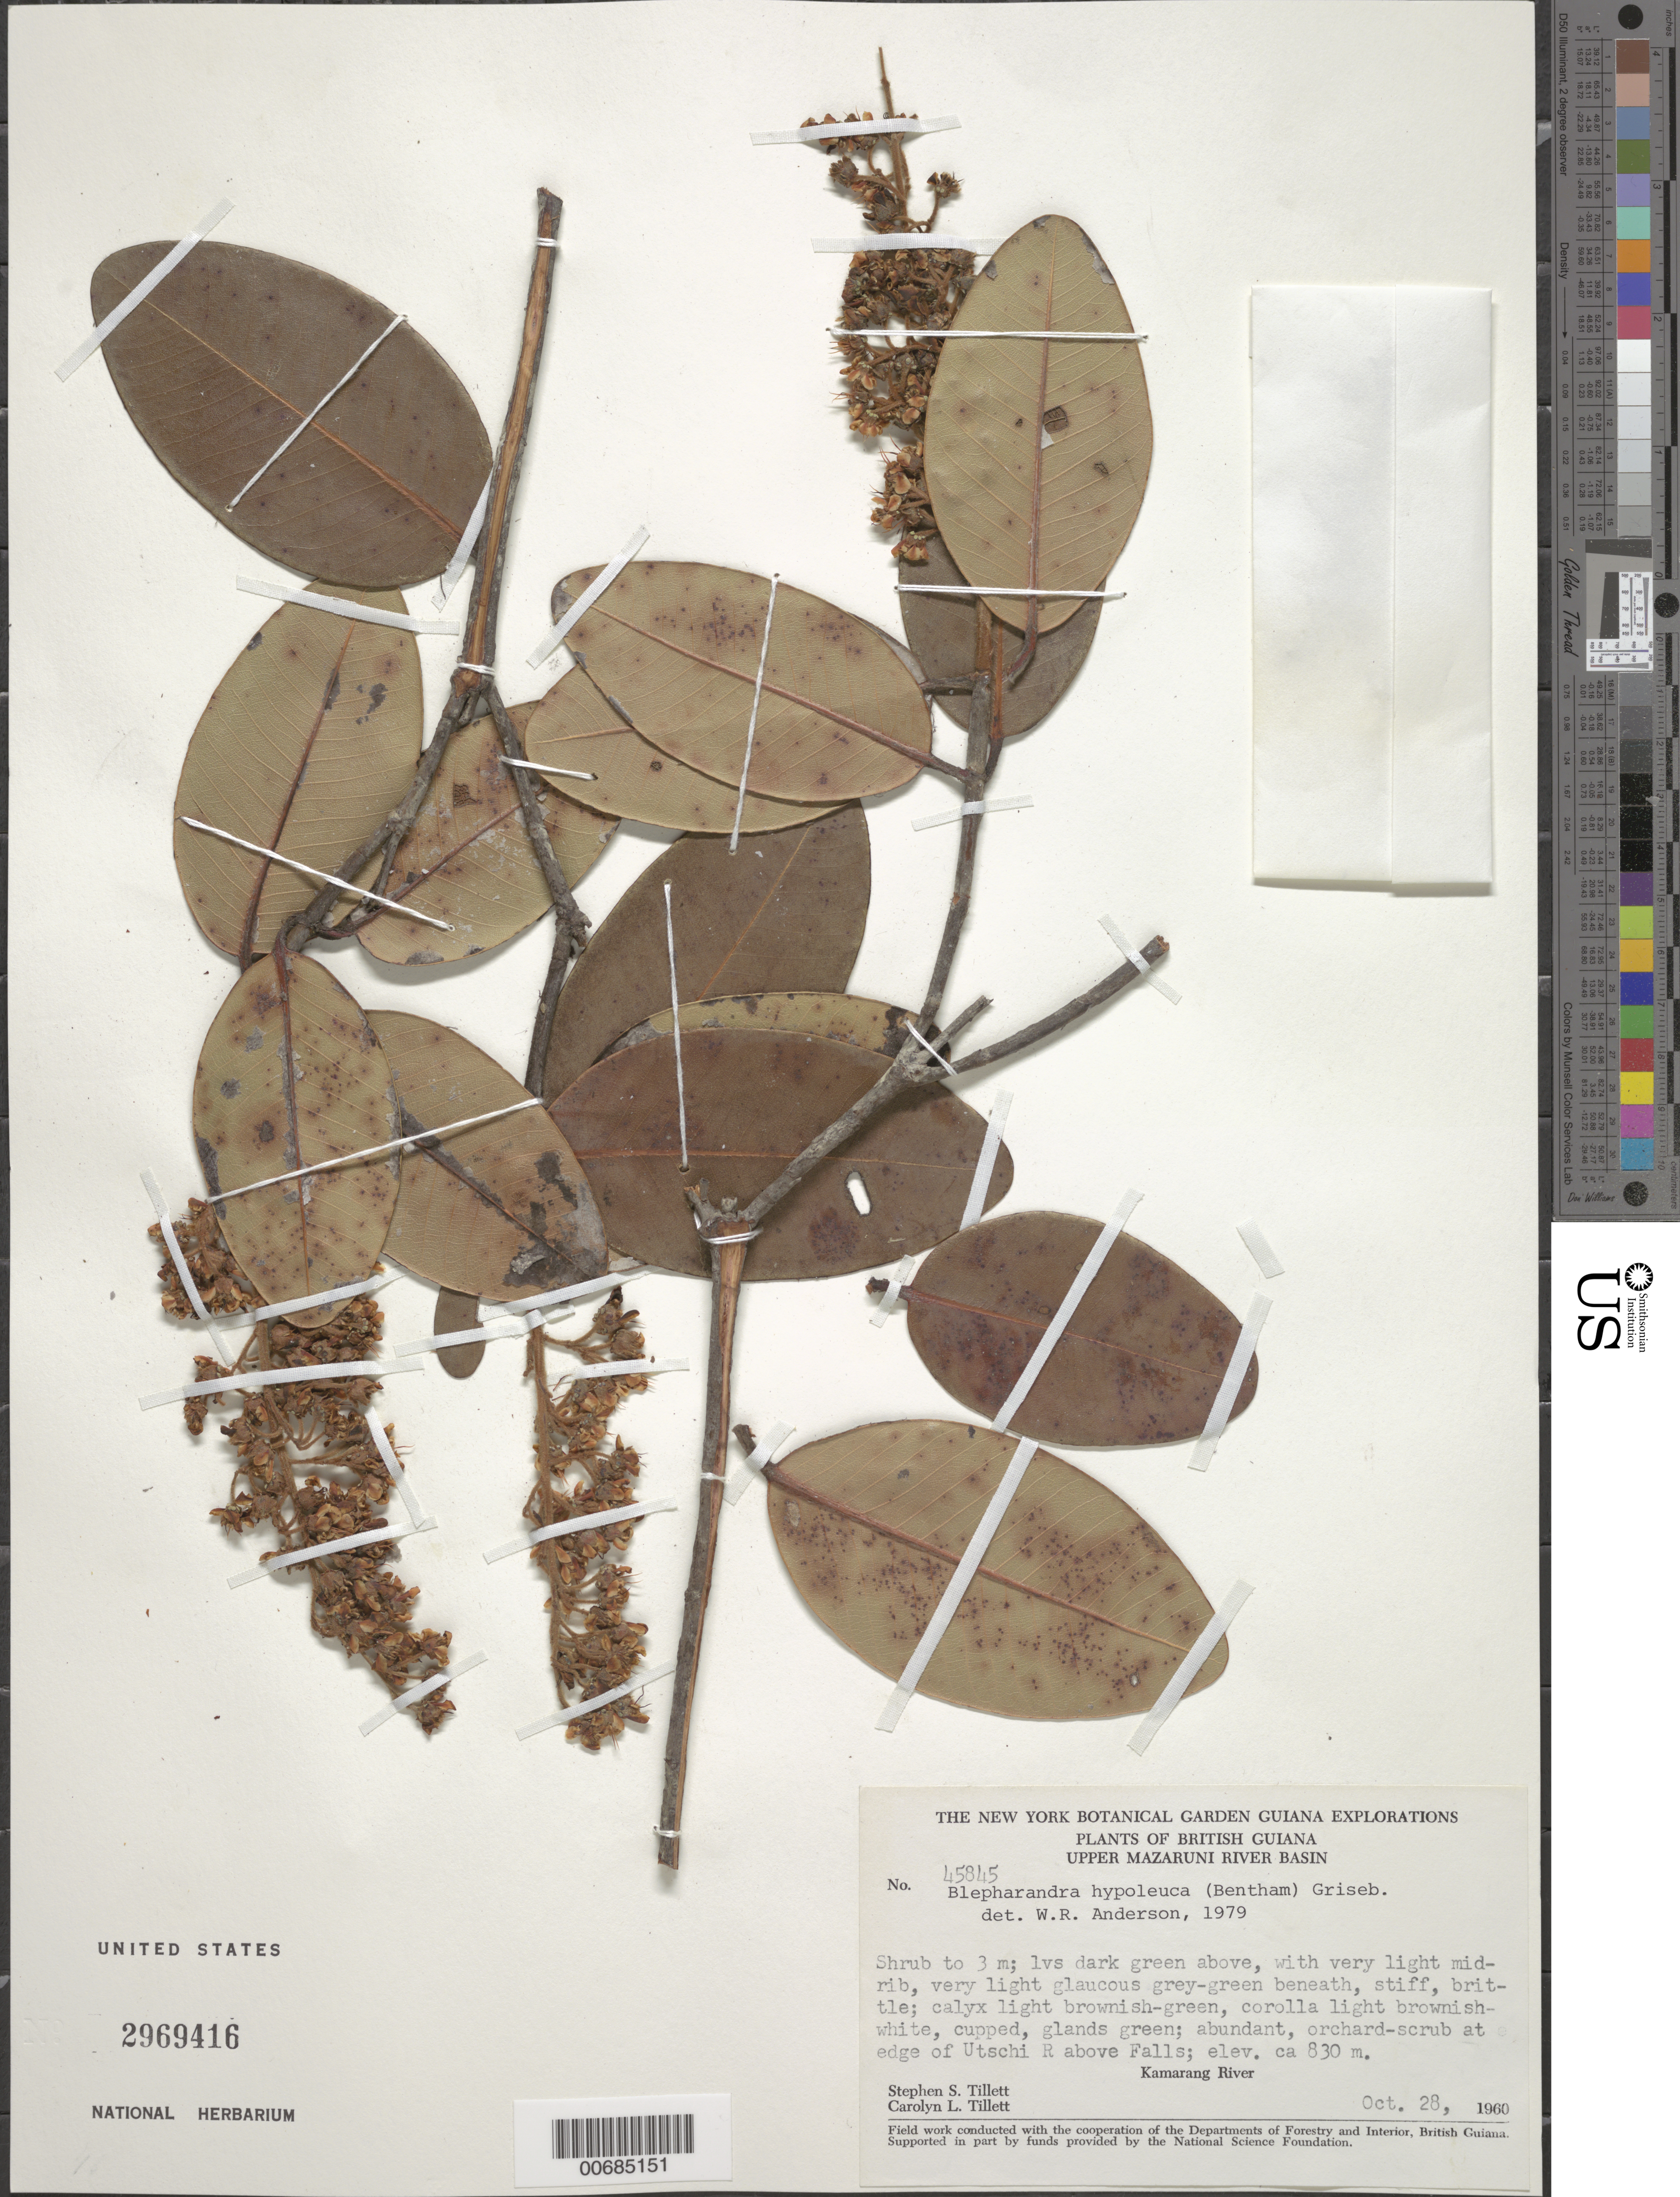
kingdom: Plantae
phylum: Tracheophyta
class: Magnoliopsida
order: Malpighiales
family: Malpighiaceae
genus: Blepharandra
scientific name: Blepharandra hypoleuca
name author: (Benth.) Griseb.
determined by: Anderson, W. R., (MICH), University of Michigan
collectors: S. S. Tillett, C. L. Tillett & R. Boyan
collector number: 45845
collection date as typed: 28-Oct-60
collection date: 1960-10-28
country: Guyana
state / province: Cuyuni-Mazaruni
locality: Kamarang R., Utschi R. above falls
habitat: Orchard scrub at edge of river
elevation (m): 830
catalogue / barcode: US 2969416